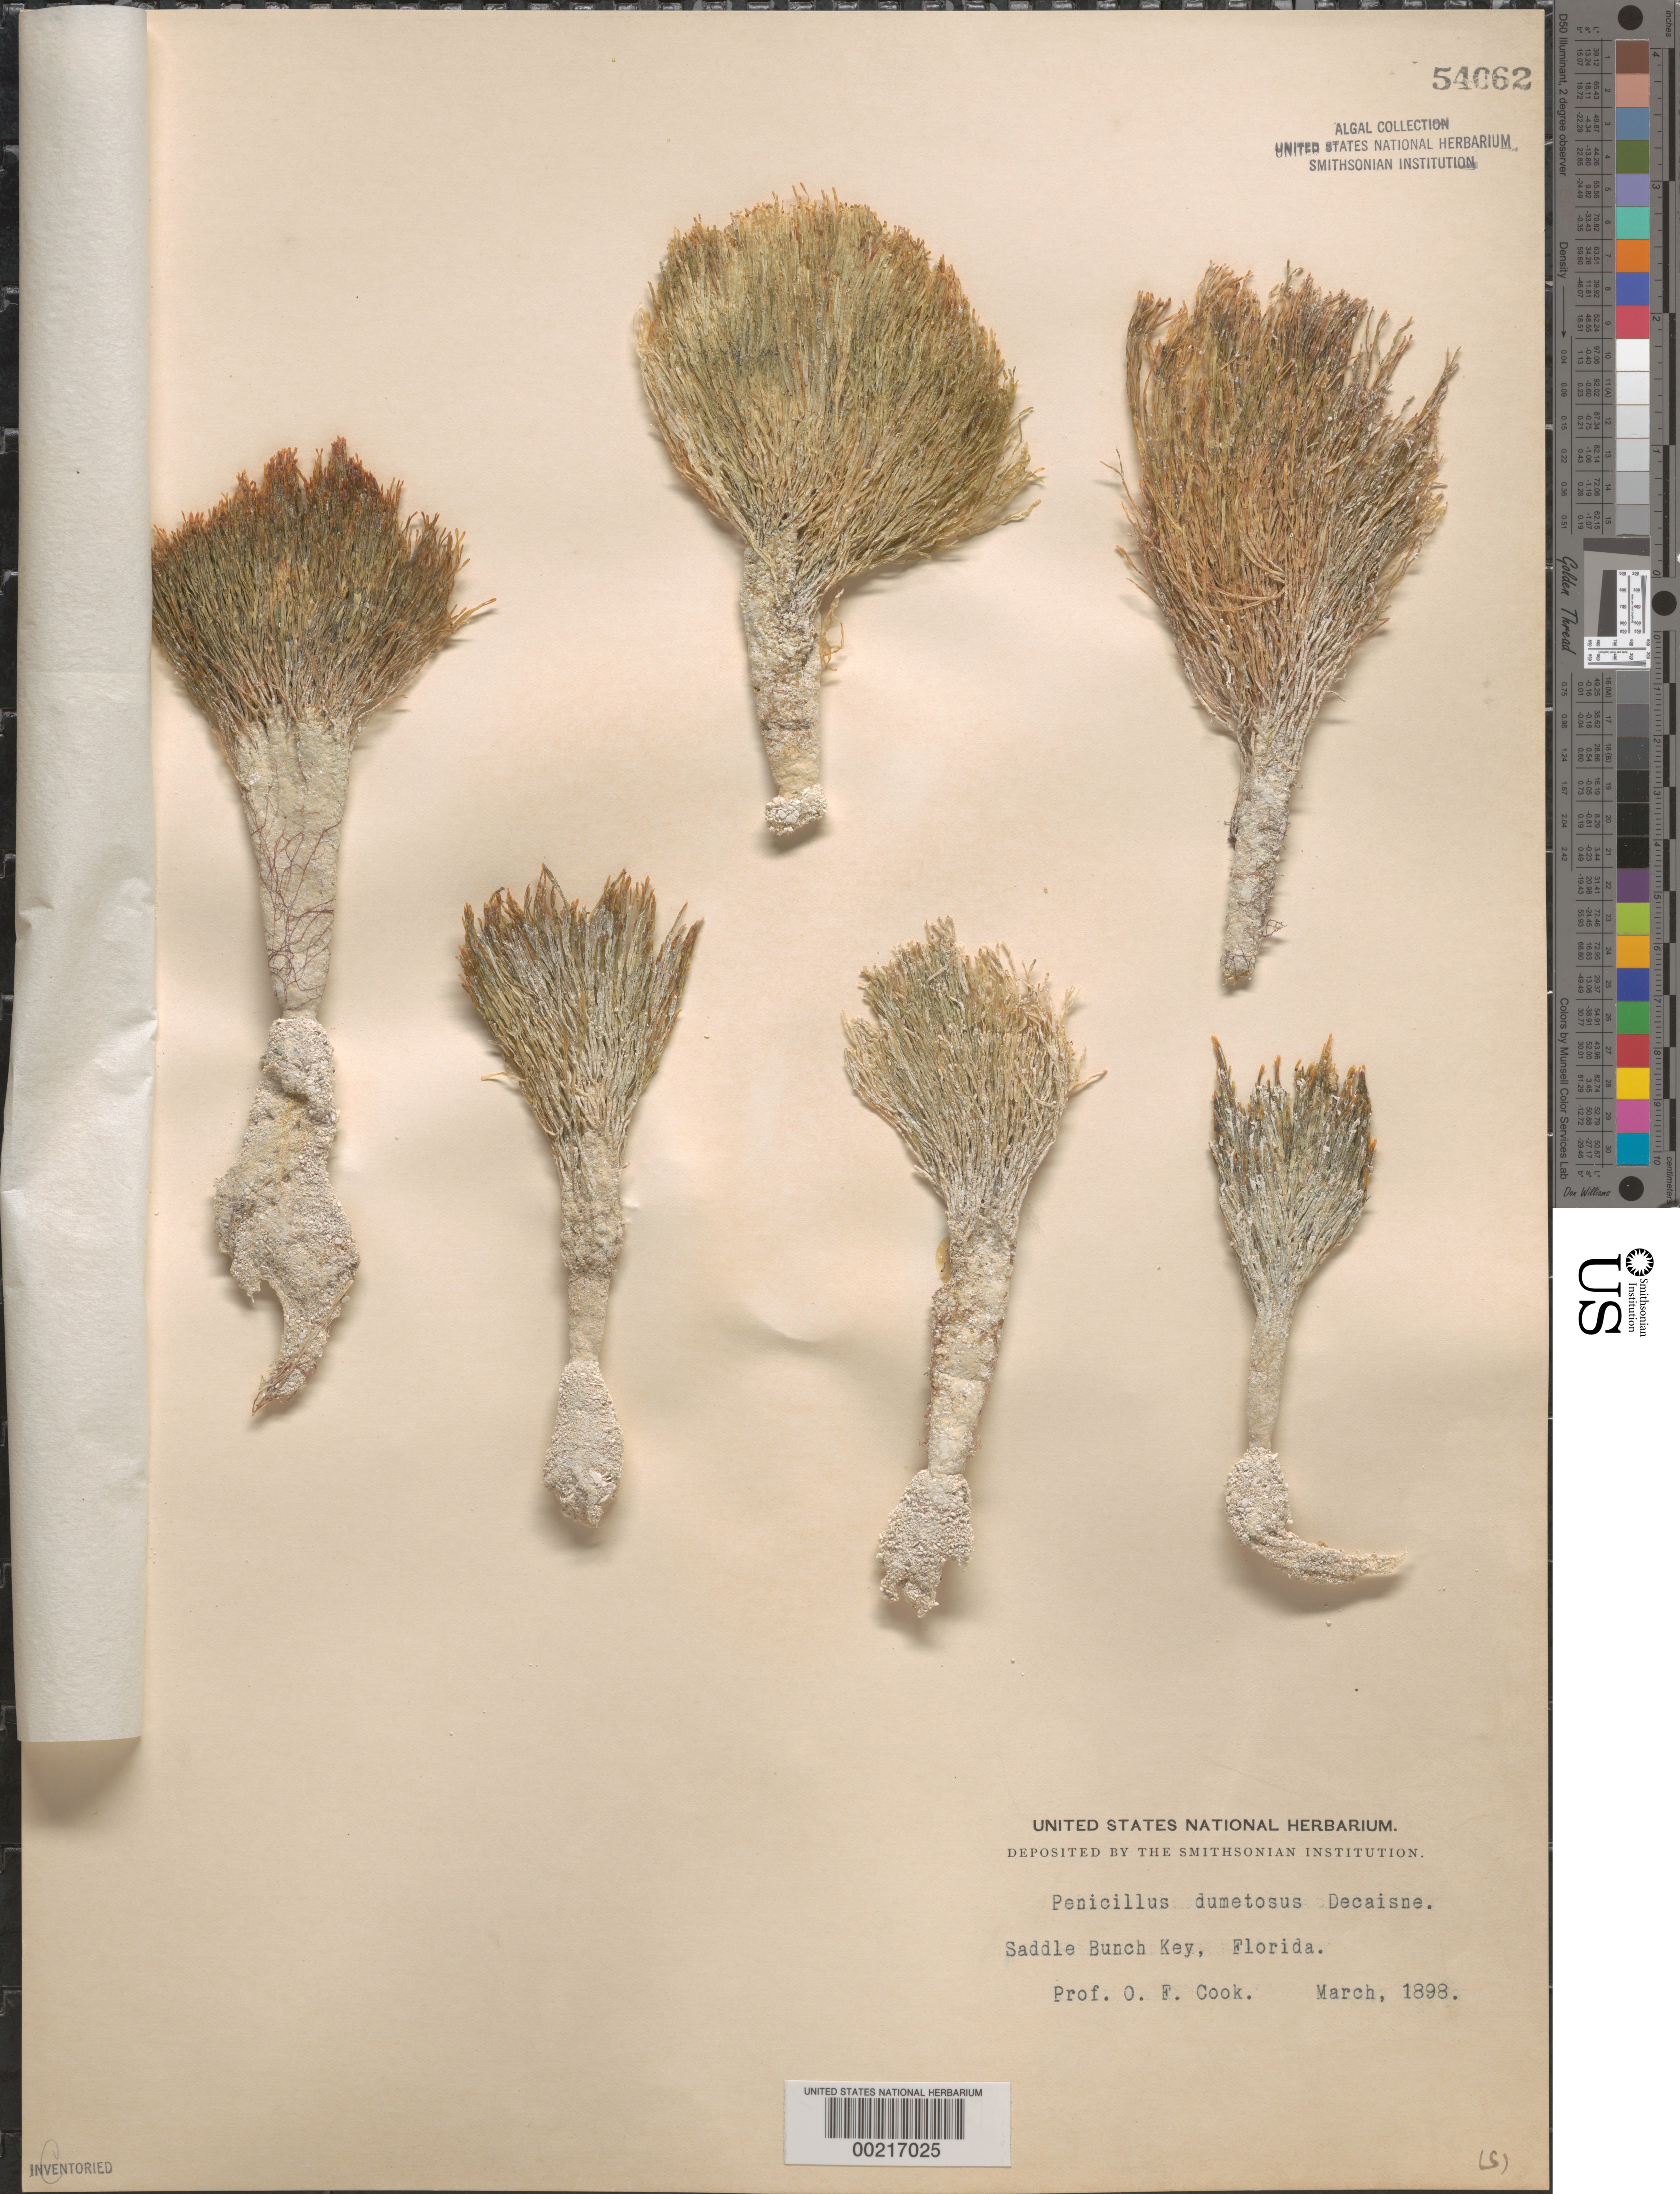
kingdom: Plantae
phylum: Chlorophyta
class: Ulvophyceae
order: Bryopsidales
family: Udoteaceae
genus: Penicillus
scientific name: Penicillus dumetosus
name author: (J.V.Lamouroux) Blainville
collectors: O. F. Cook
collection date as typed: Mar 1898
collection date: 1898-03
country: United States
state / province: Florida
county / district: Monroe County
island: Saddlebunch Keys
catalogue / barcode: US 54062